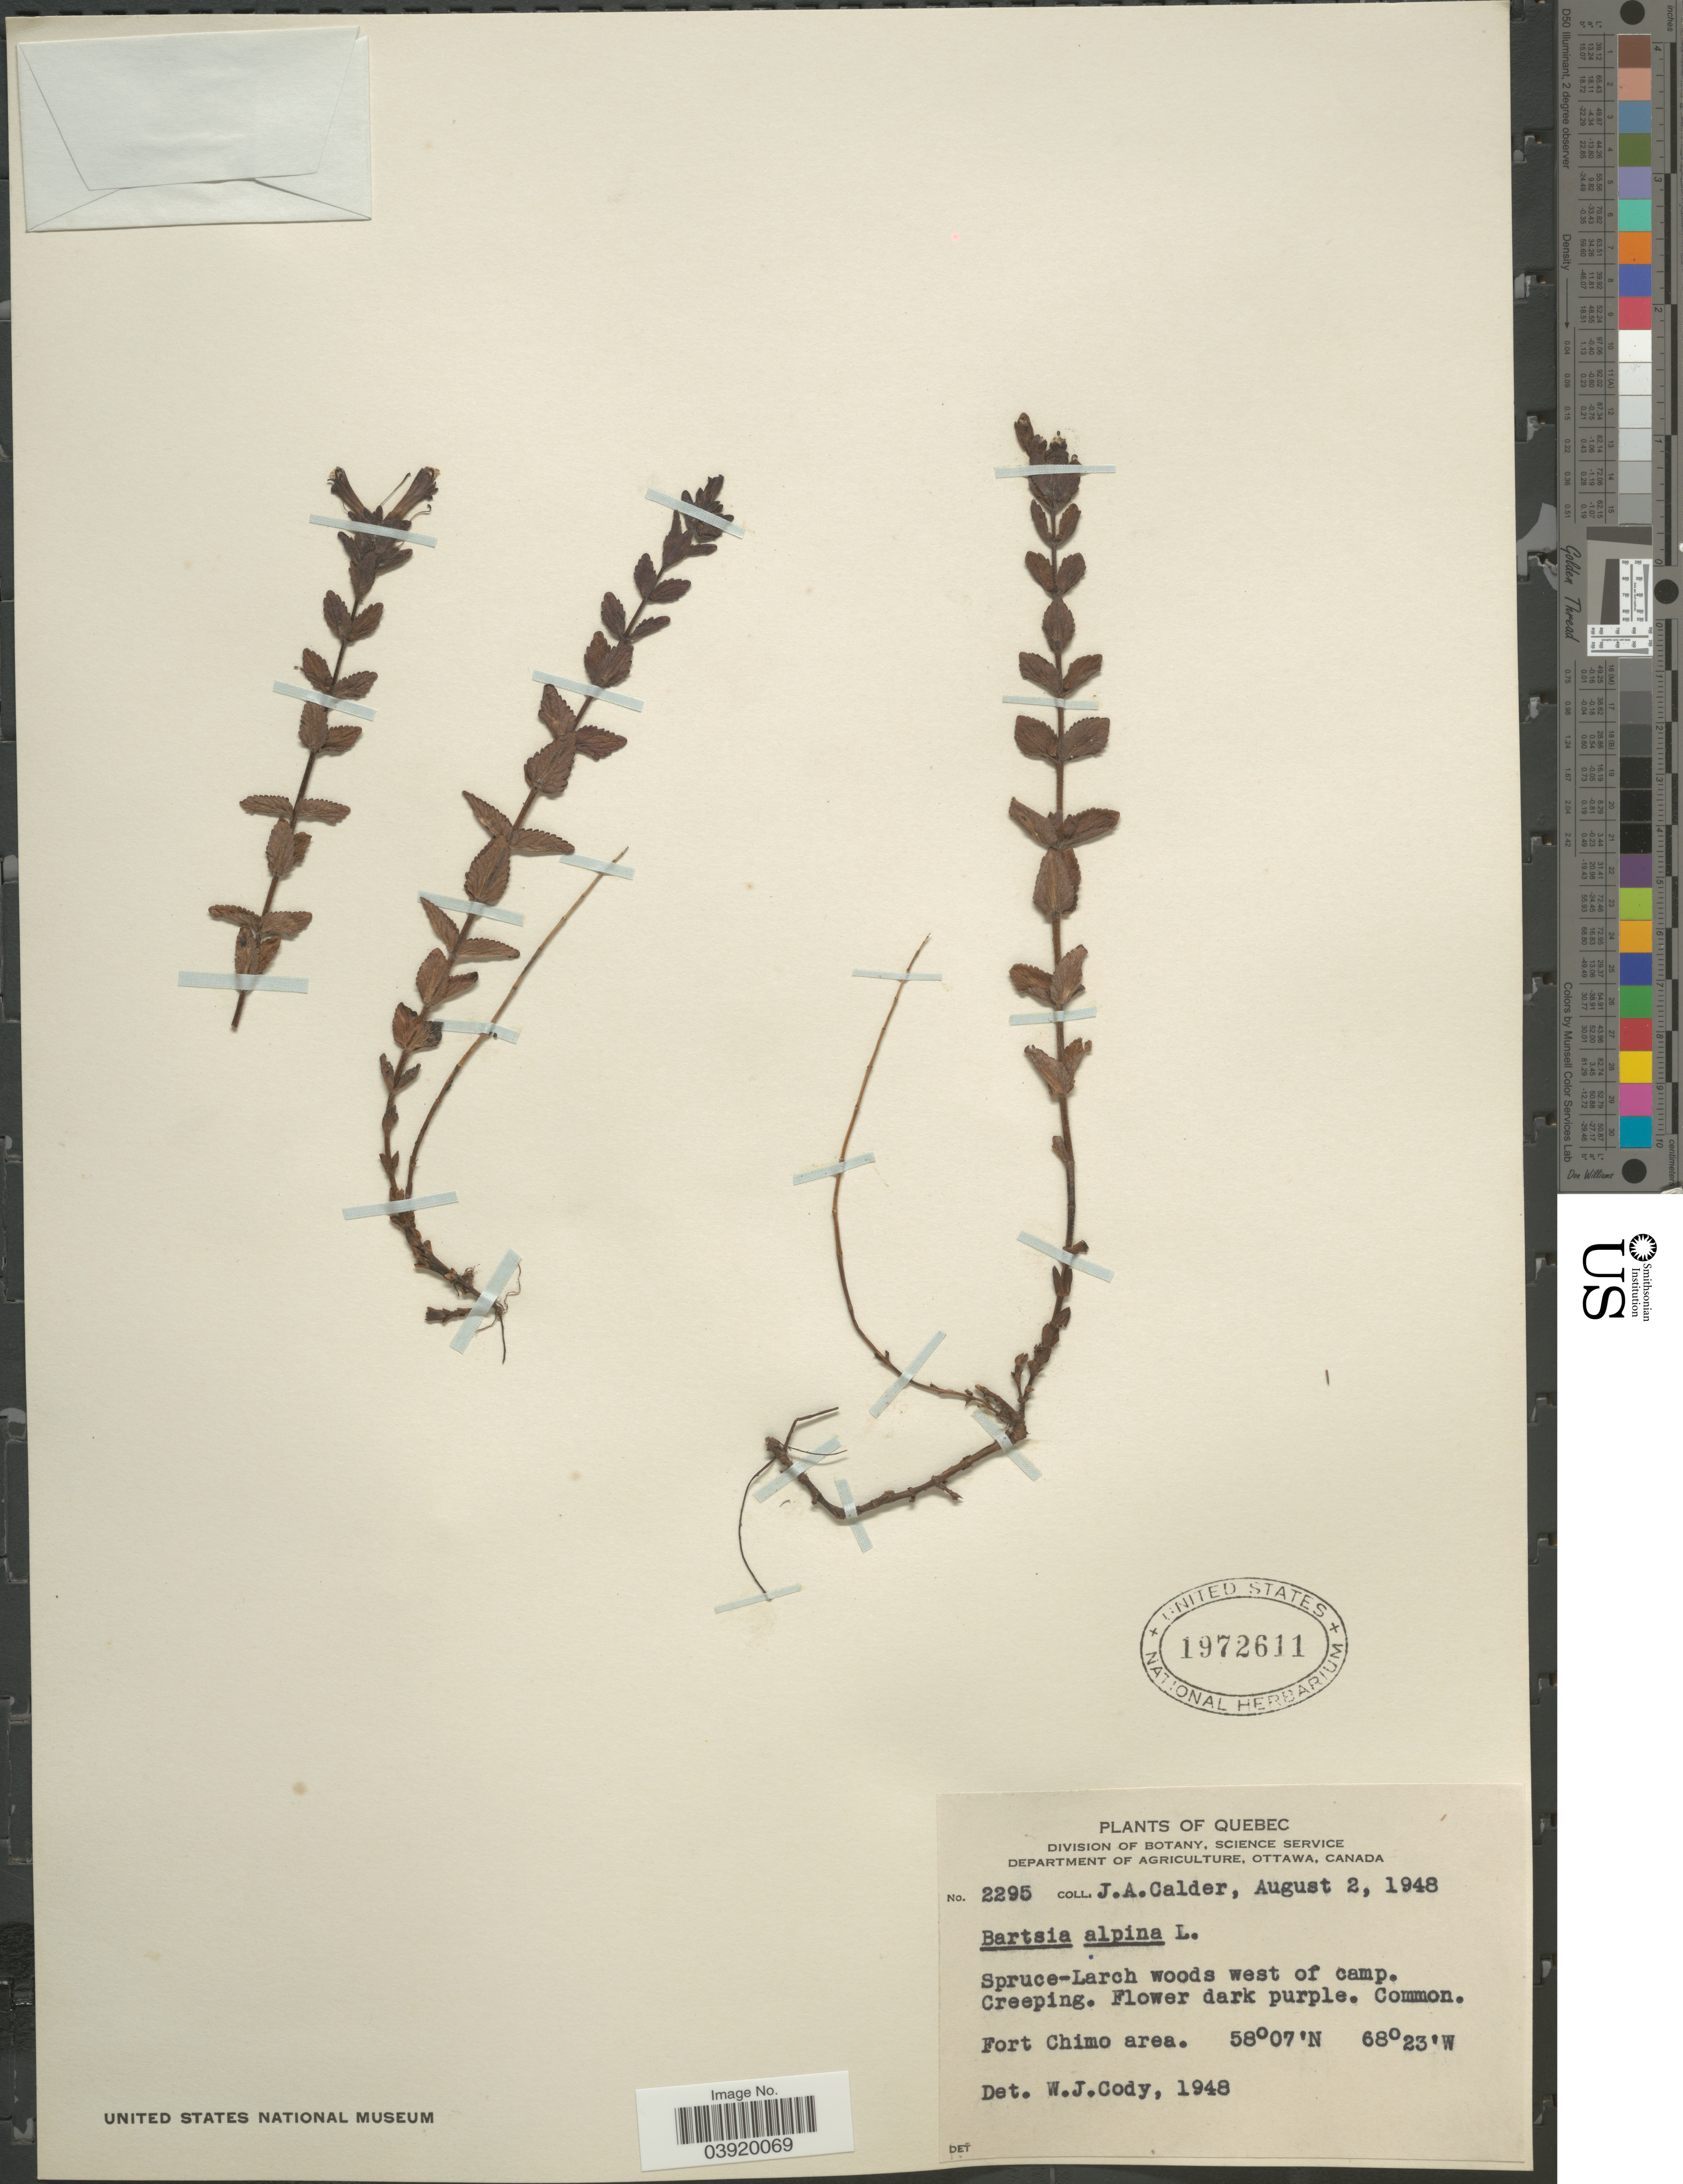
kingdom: Plantae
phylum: Tracheophyta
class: Magnoliopsida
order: Lamiales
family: Orobanchaceae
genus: Bartsia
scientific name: Bartsia alpina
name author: L.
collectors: J. A. Calder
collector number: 2295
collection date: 1948-08-02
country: Canada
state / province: Quebec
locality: Spruce-Larch woods west of camp. Fort Chimo area.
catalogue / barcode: US 1972611